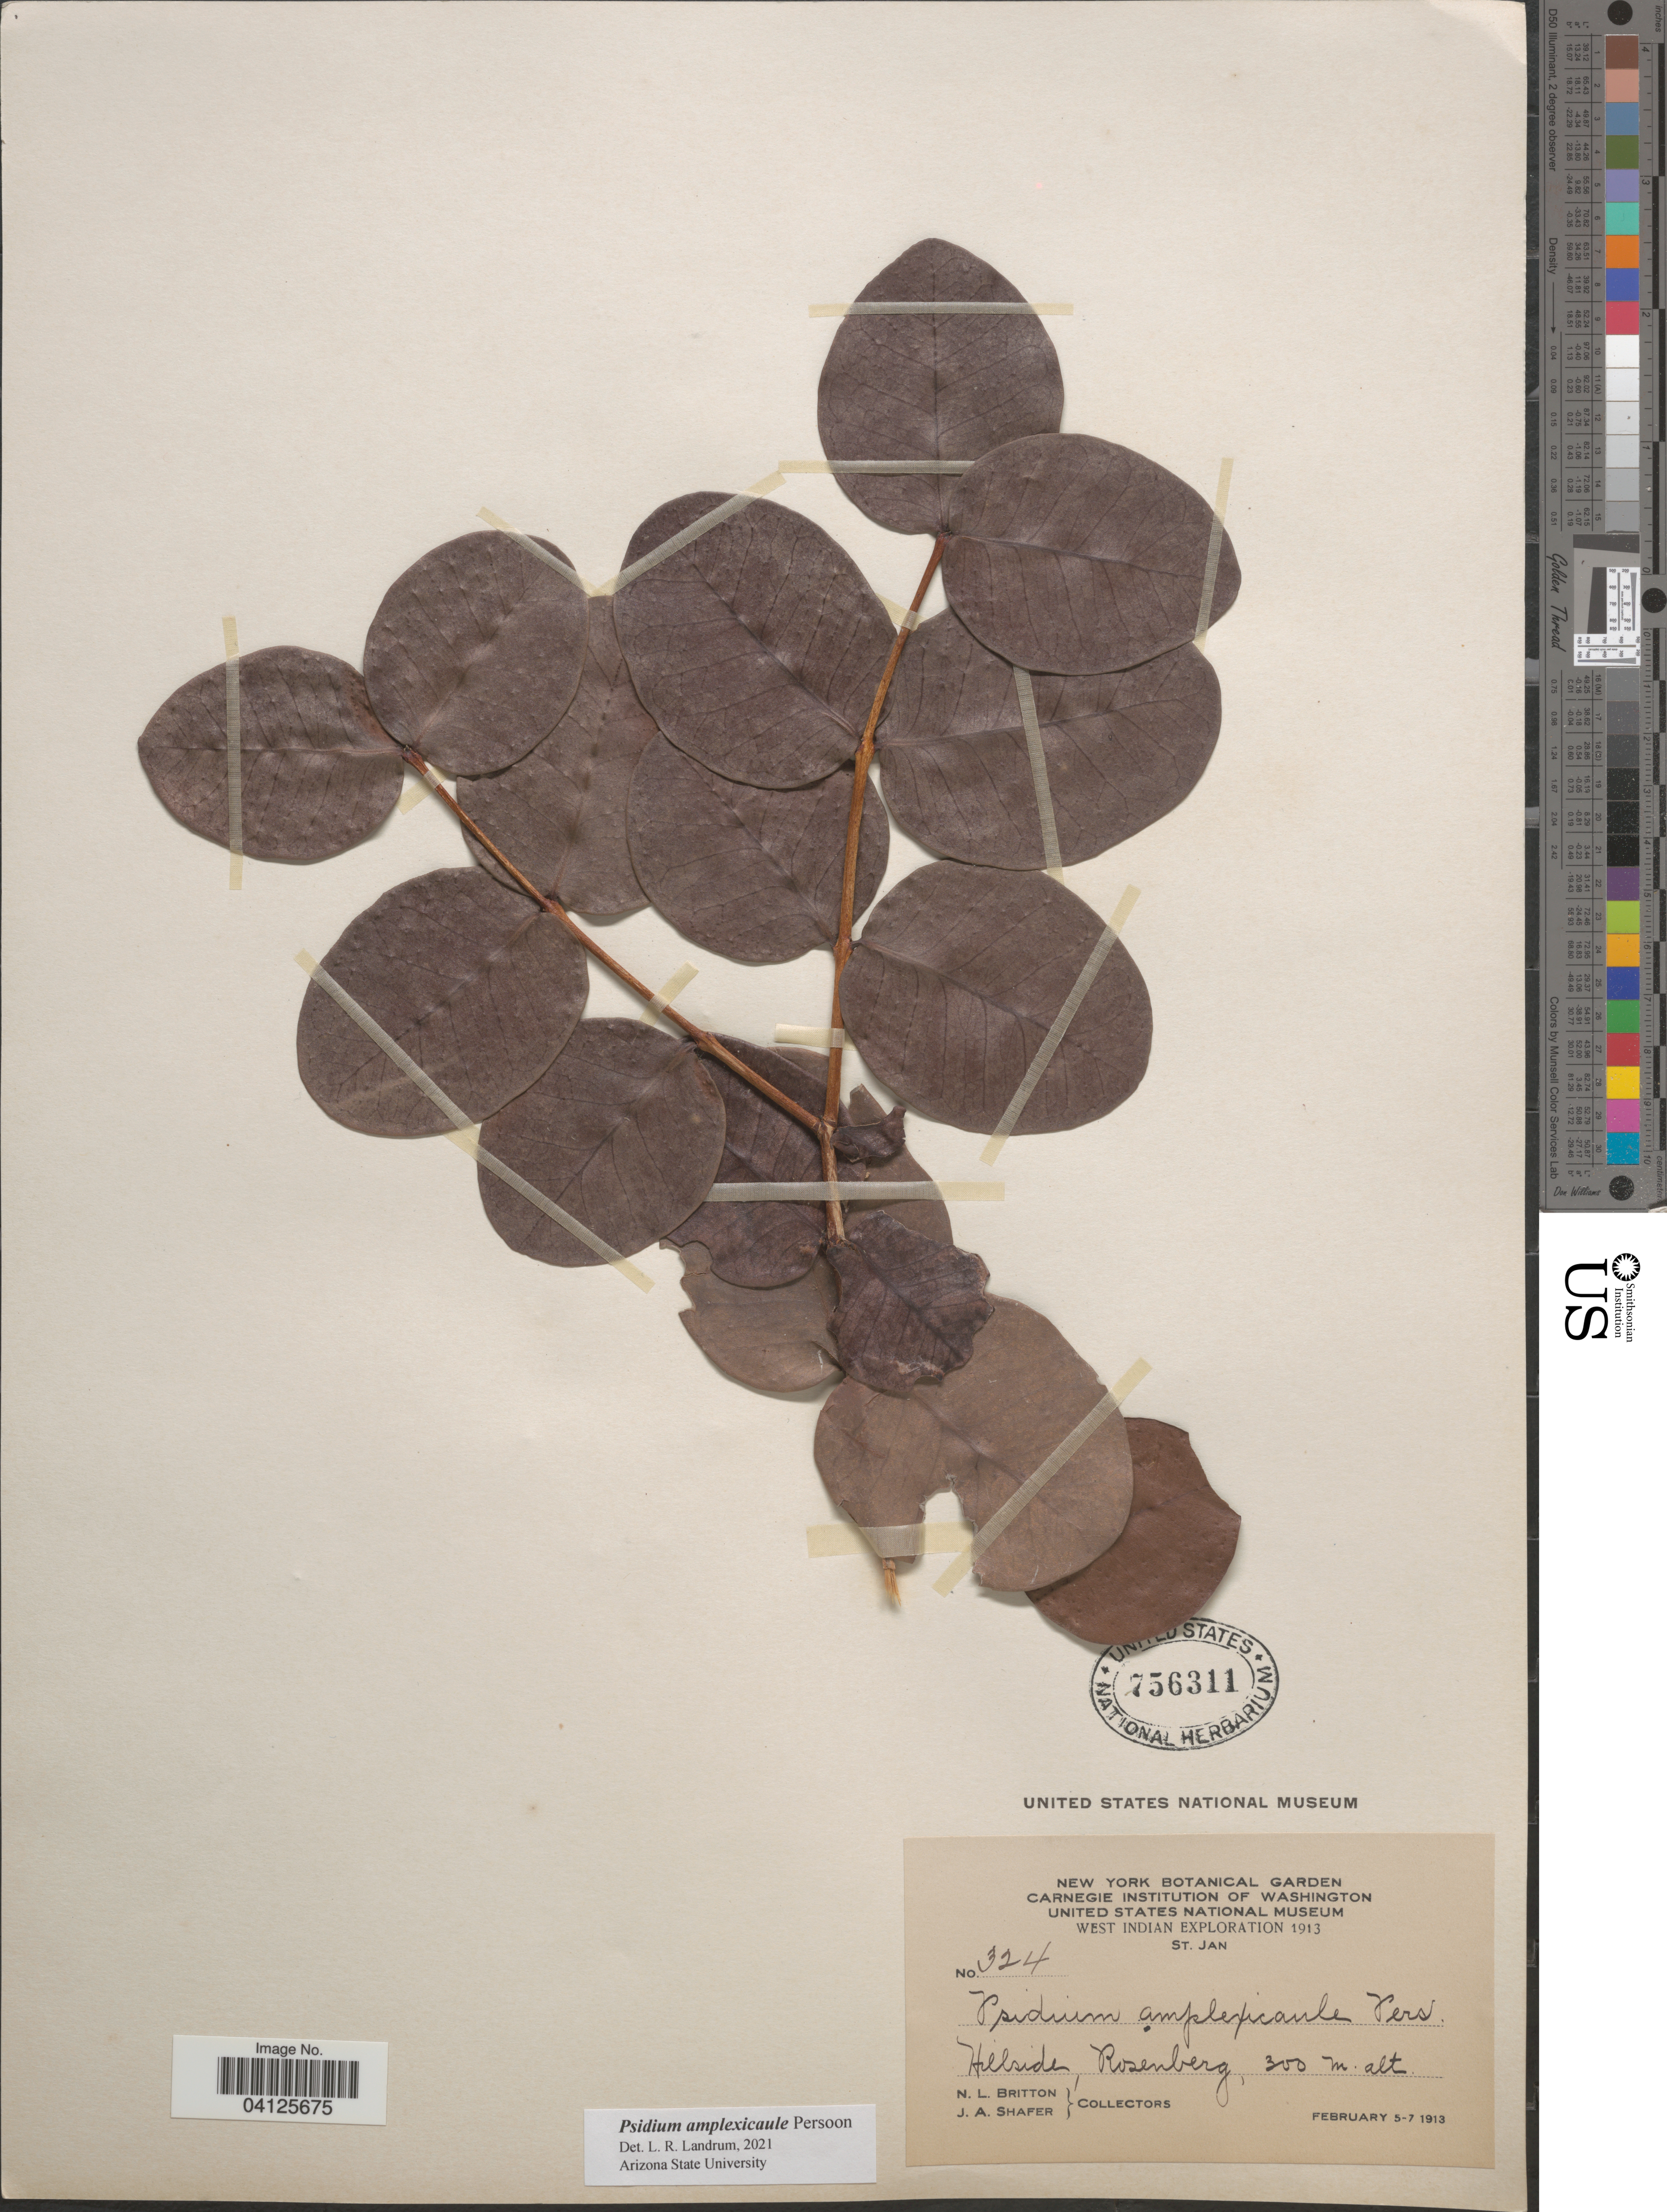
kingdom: Plantae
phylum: Tracheophyta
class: Magnoliopsida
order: Myrtales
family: Myrtaceae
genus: Psidium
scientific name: Psidium amplexicaule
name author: Pers.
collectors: Mrs. N. L. Britton & J. A. Shafer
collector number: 324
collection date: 1913-02-05/1913-02-07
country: U.S. Virgin Islands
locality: West Indian Exploration 1913. St. Jan. Hillside, Rosenberg.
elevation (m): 300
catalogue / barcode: US 756311